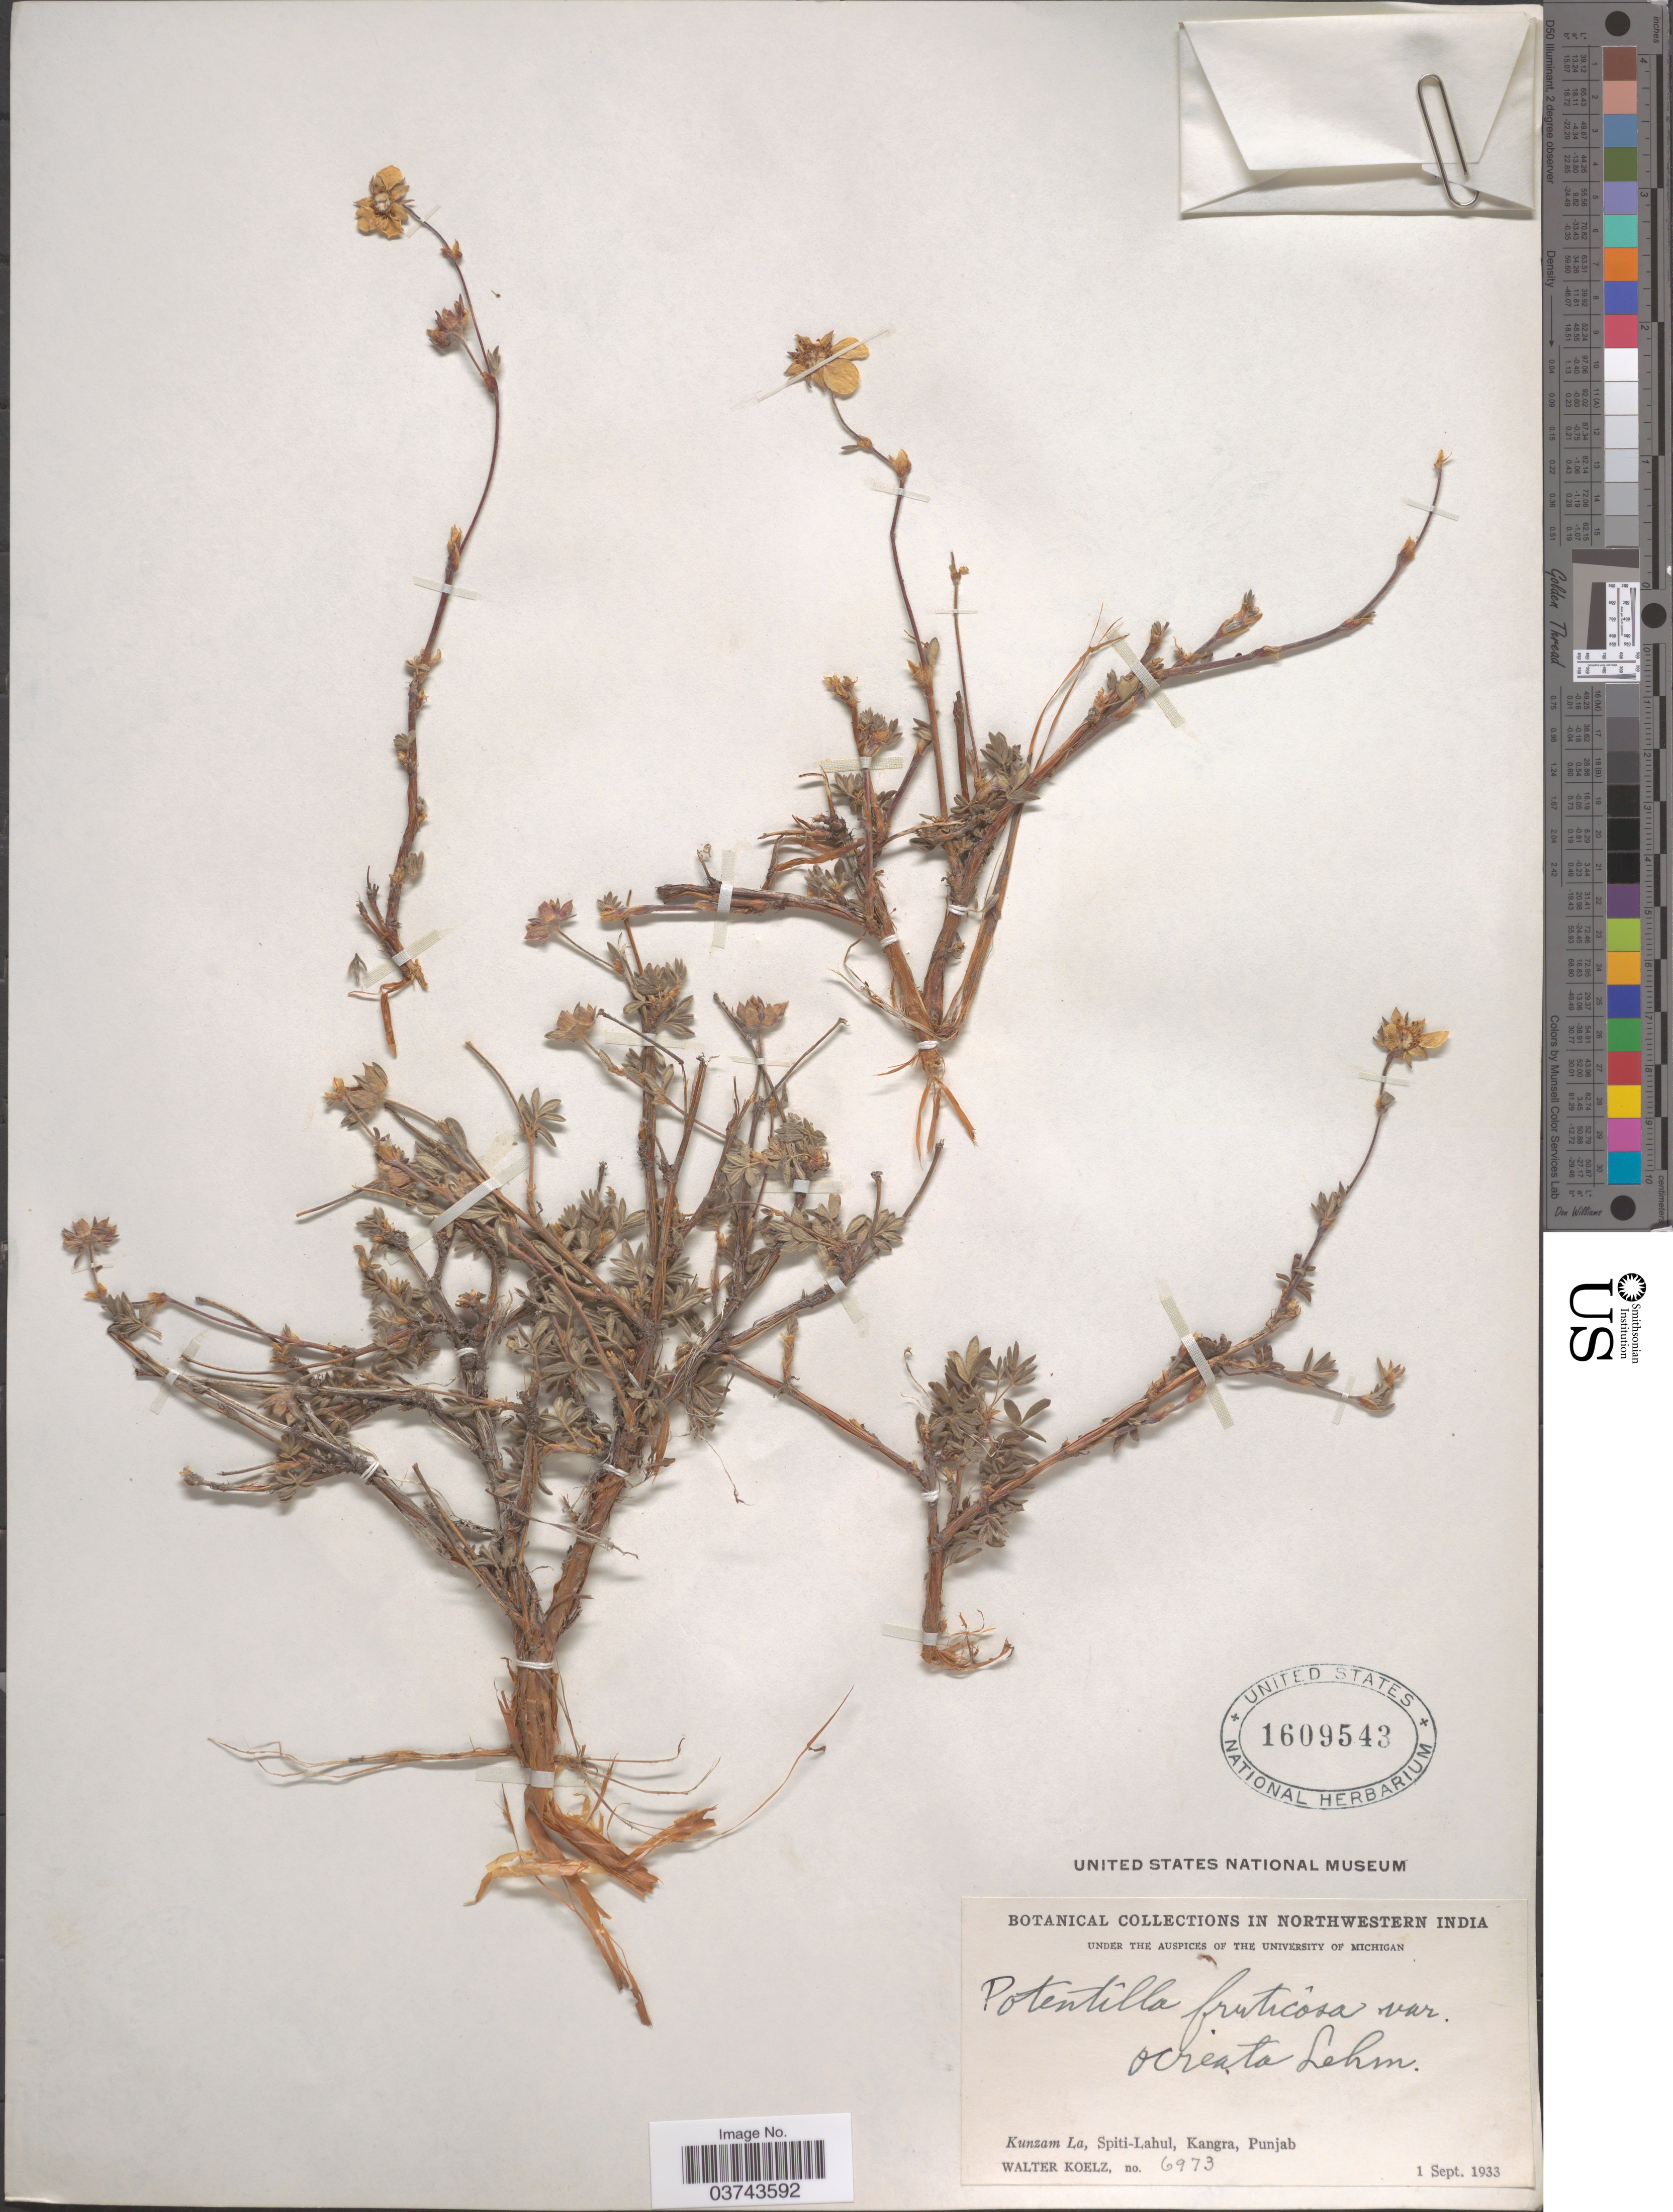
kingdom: Plantae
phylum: Tracheophyta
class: Magnoliopsida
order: Rosales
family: Rosaceae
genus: Dasiphora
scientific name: Dasiphora fruticosa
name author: (L.) Rydb.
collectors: W. N. Koelz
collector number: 6973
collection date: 1933-09-01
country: India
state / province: Punjab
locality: Northwestern India. Kunzam La, Spiti-Lahul, Kangra.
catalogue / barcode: US 1609543